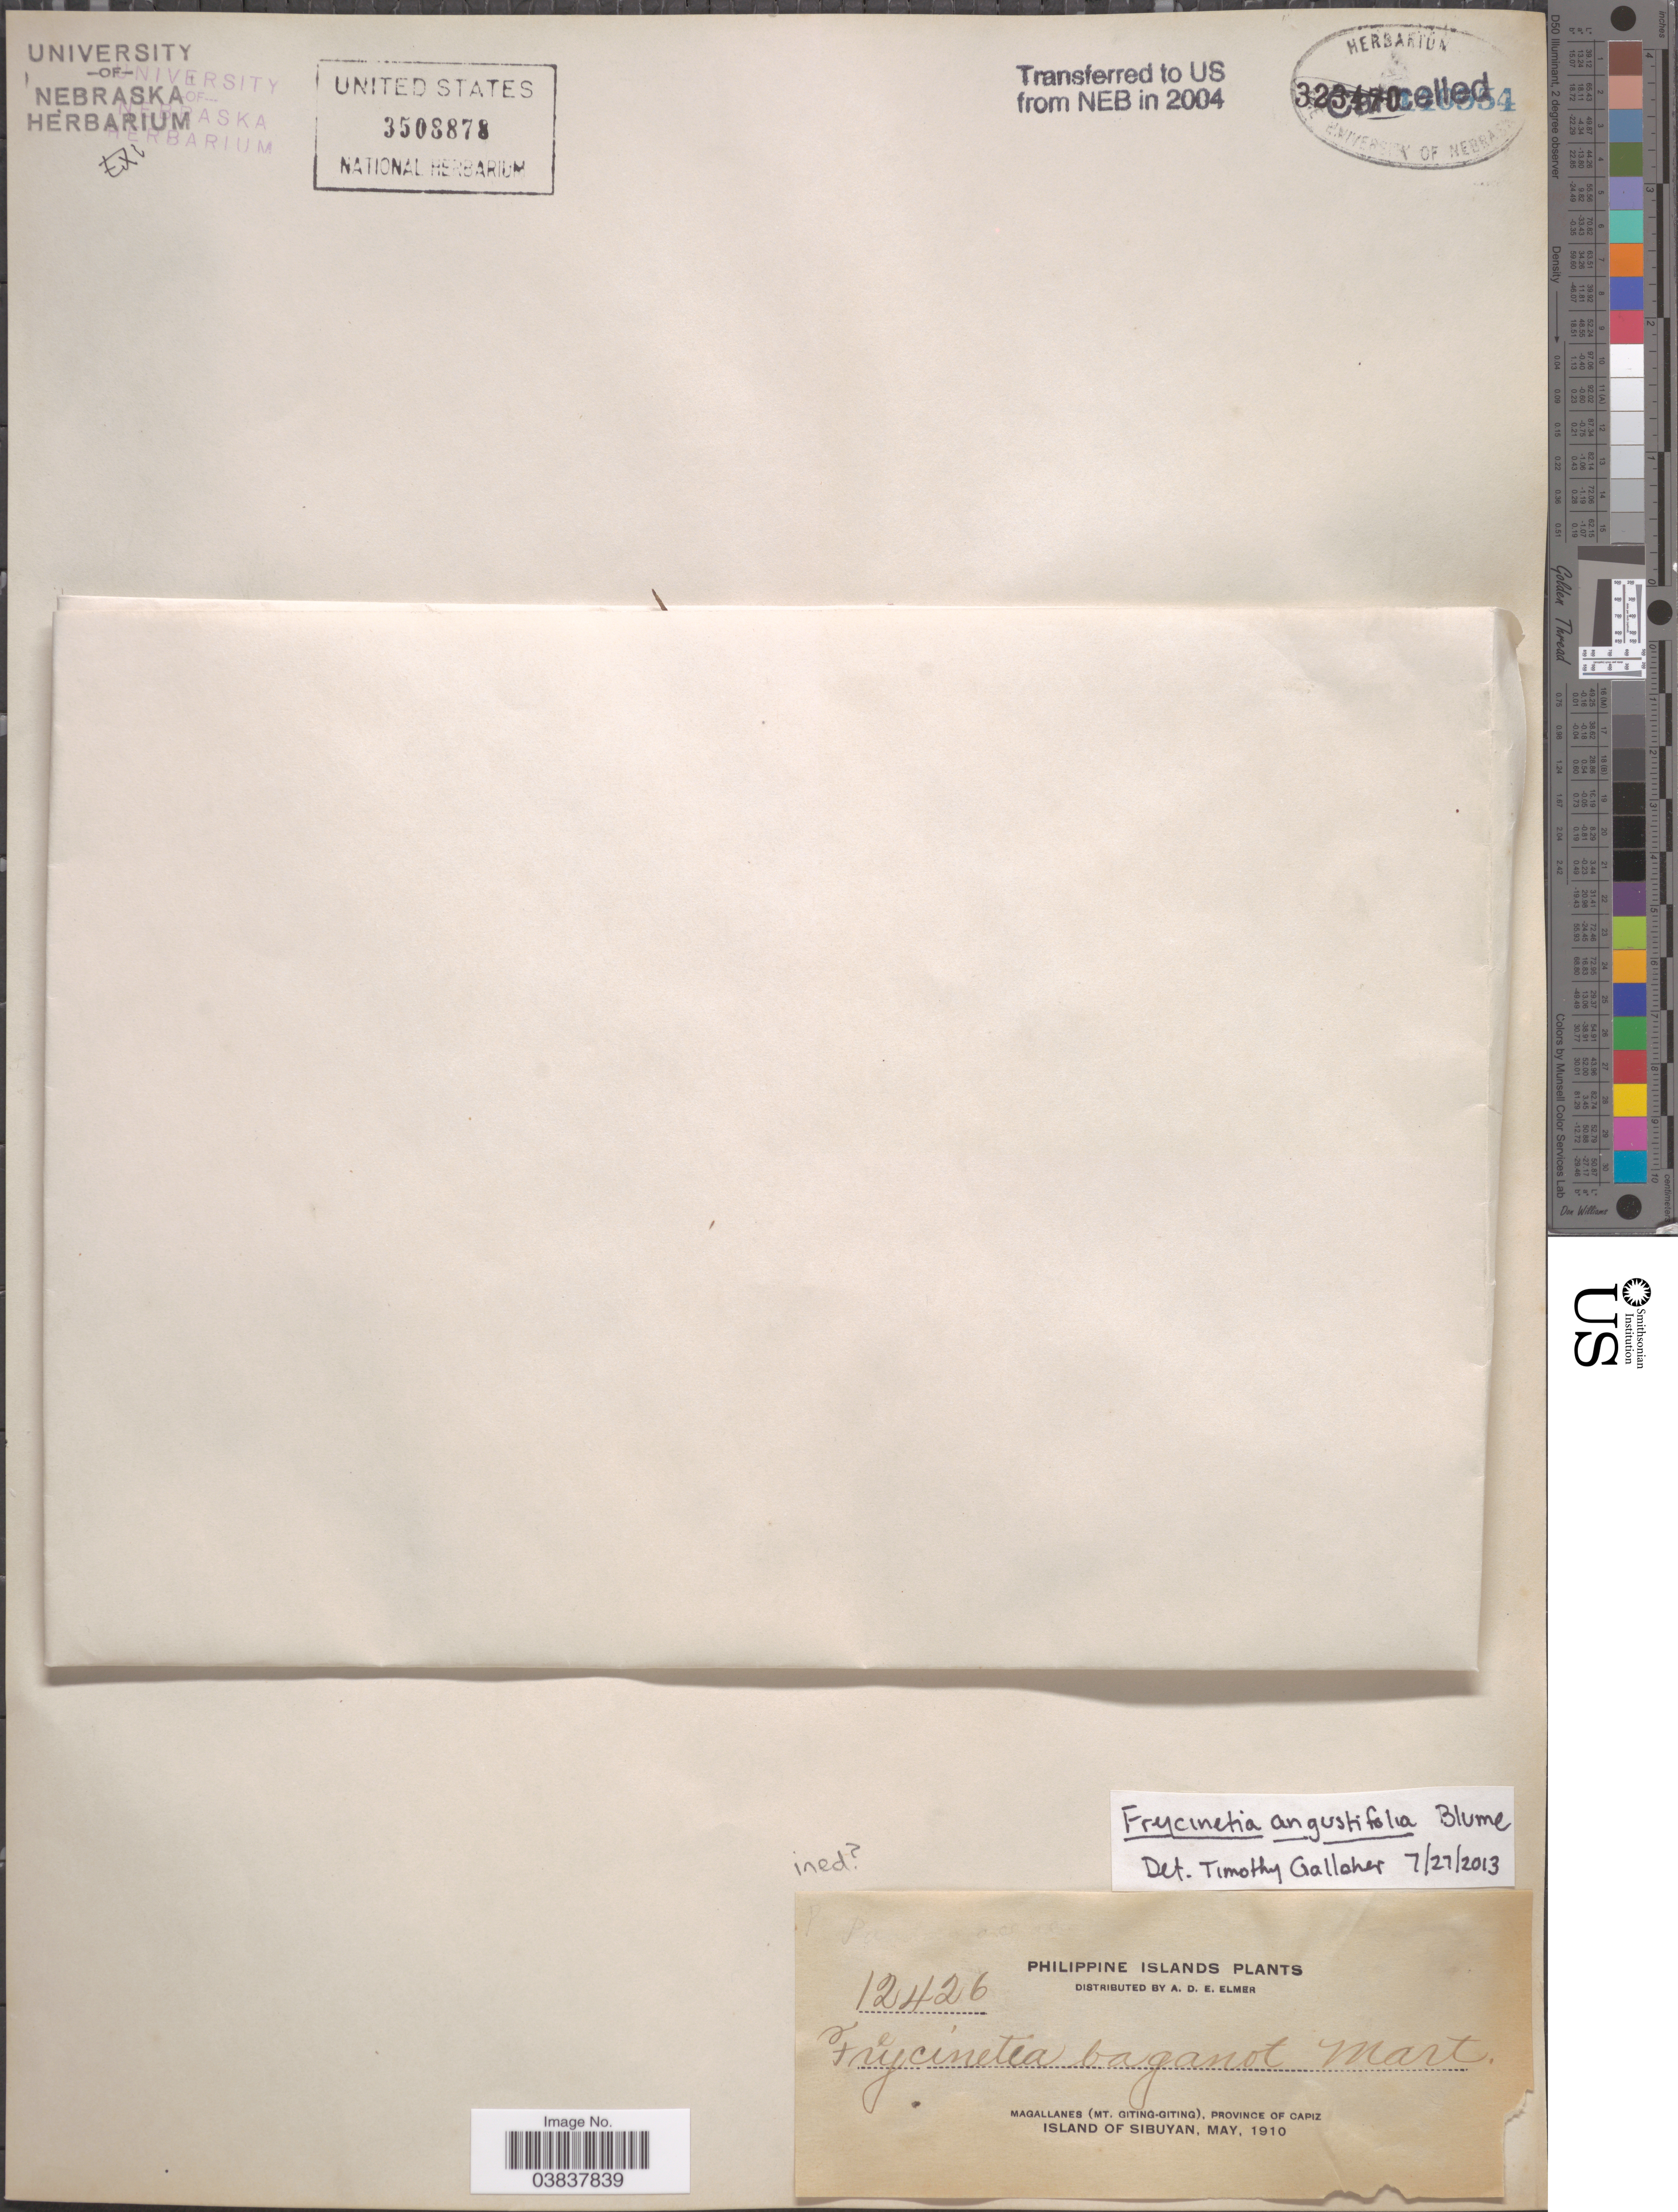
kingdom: Plantae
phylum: Tracheophyta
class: Liliopsida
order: Pandanales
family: Pandanaceae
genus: Freycinetia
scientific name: Freycinetia angustifolia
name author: Blume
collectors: A. D. E. Elmer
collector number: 12426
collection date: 1910-05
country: Philippines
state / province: Western Visayas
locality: Magallanes (Mt. Giting-Giting), Province of Capiz, Island of Sibuyan.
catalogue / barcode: US 3508878